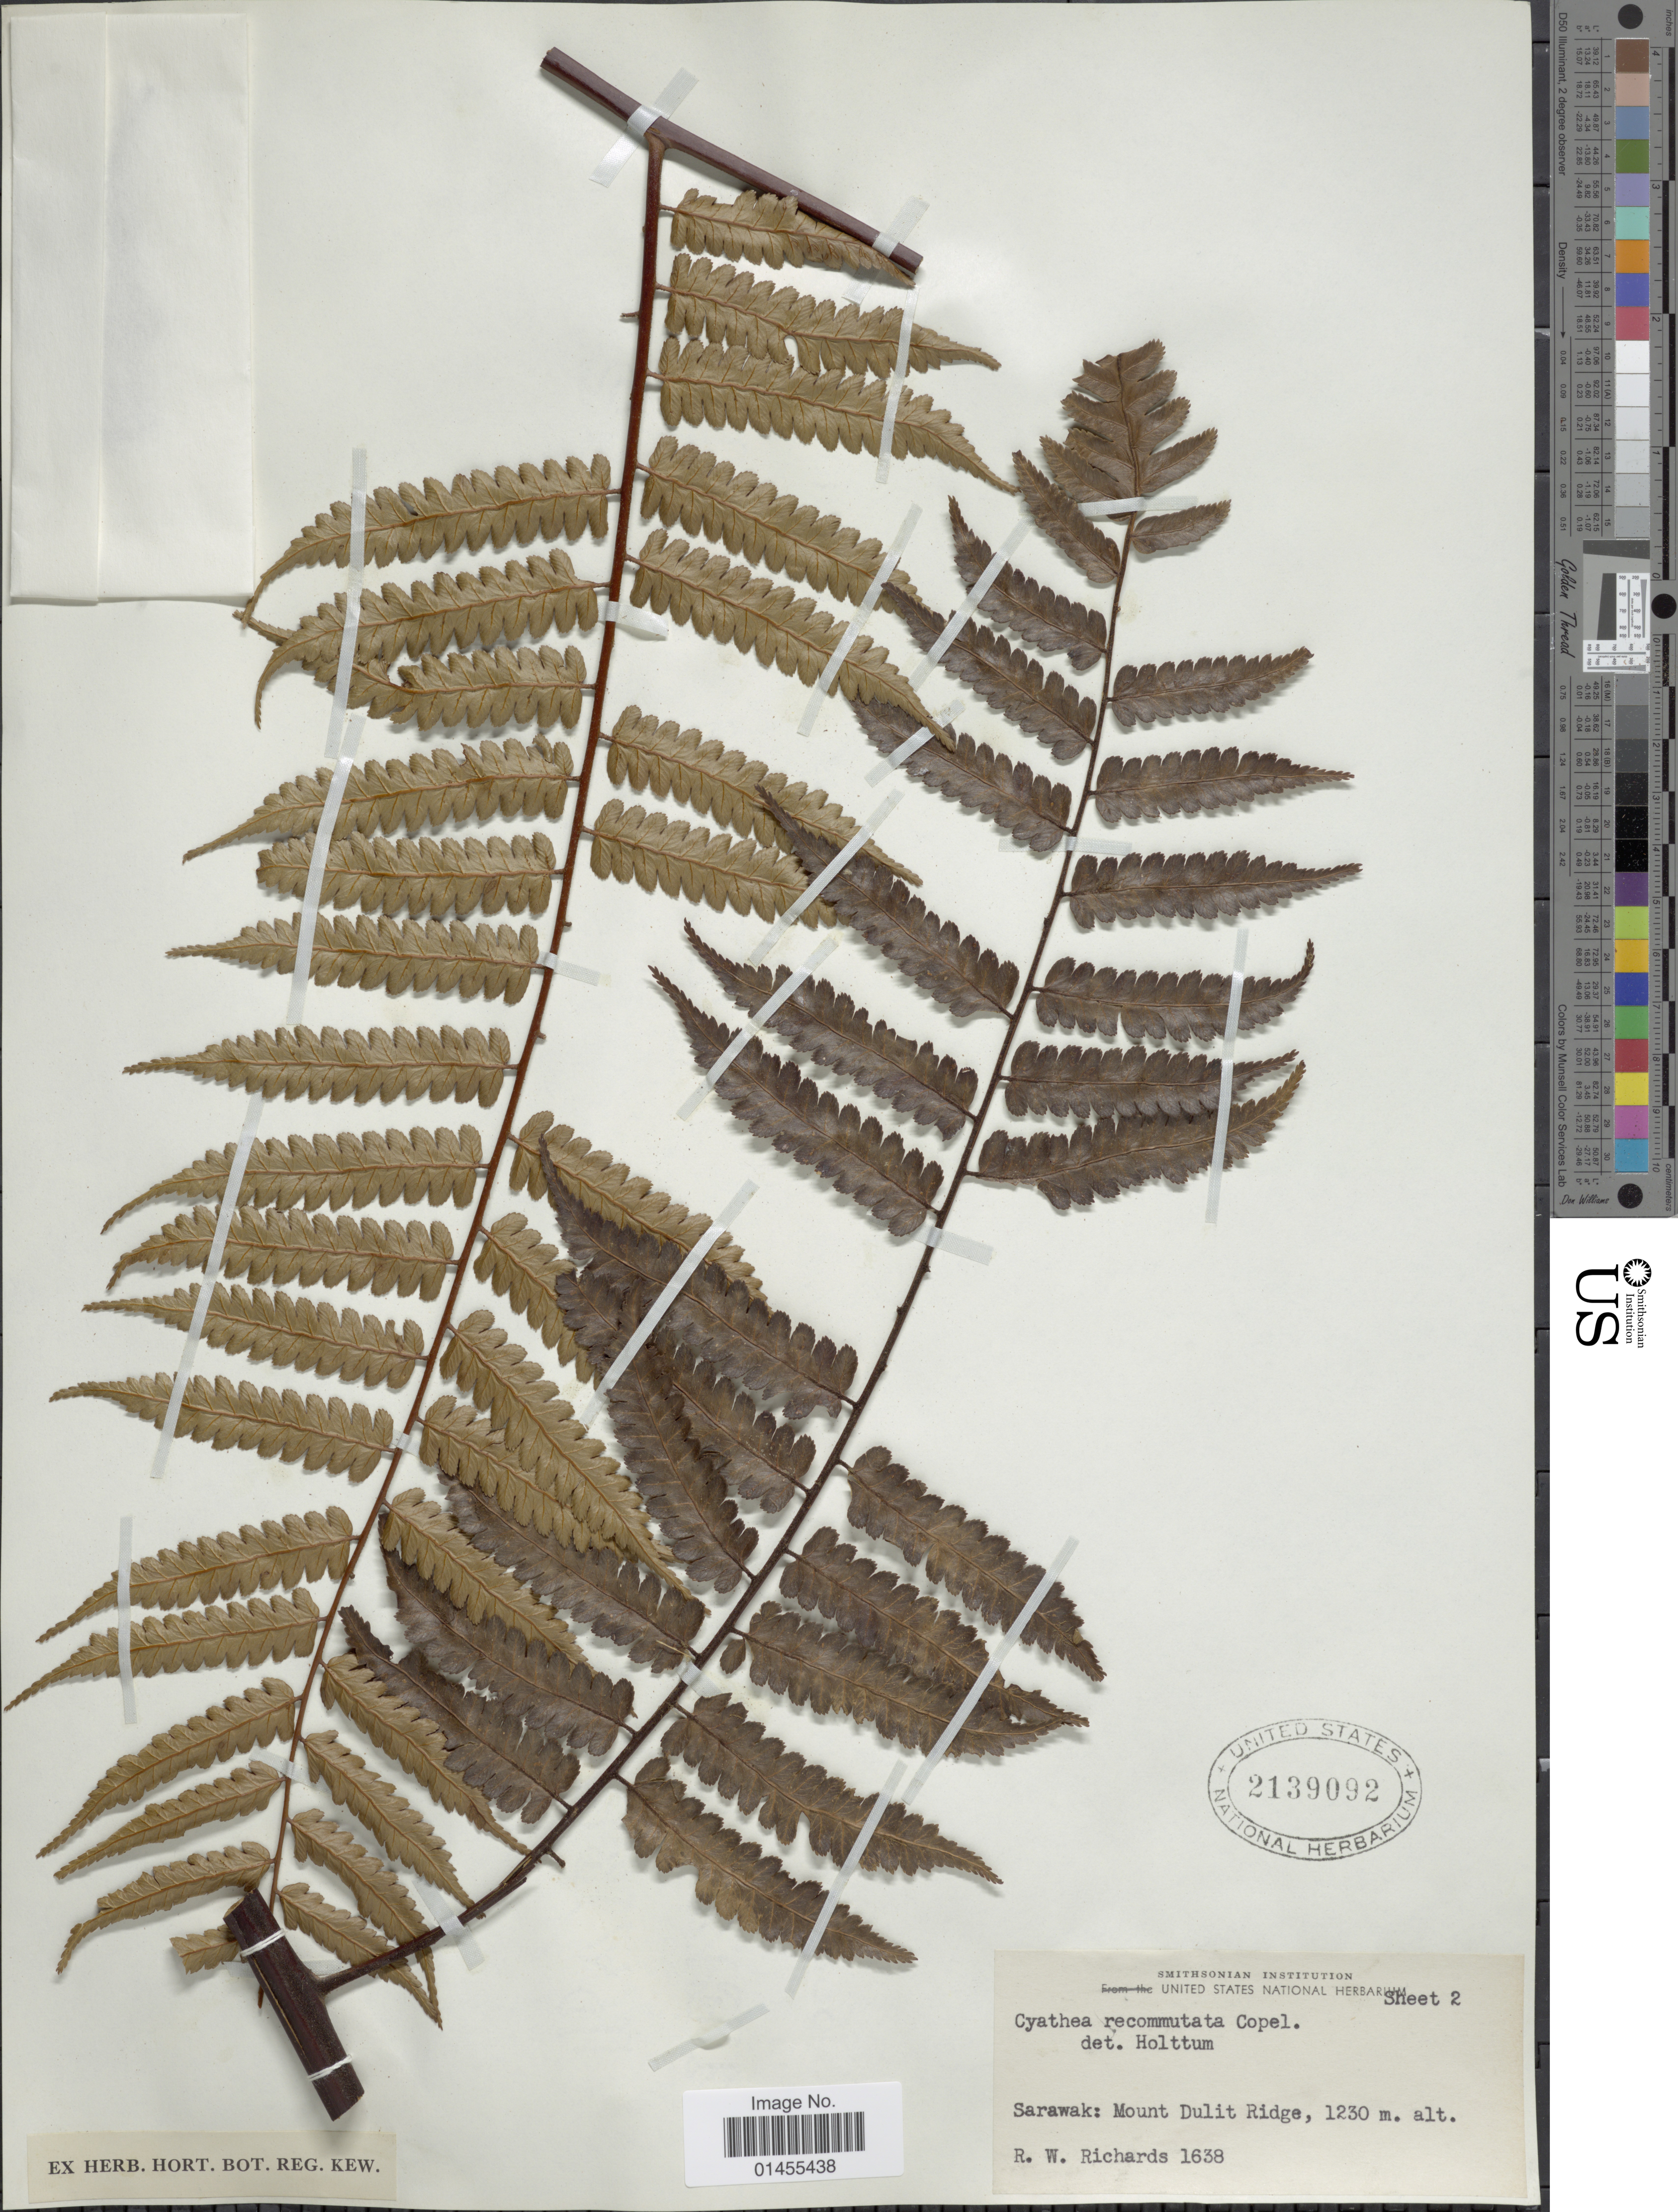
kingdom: Plantae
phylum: Tracheophyta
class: Polypodiopsida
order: Cyatheales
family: Cyatheaceae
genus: Alsophila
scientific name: Alsophila commutata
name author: Mett.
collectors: R. Richards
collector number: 1638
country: Malaysia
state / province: Sarawak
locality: Mount Dulit Ridge.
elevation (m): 1230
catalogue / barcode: US 2139092